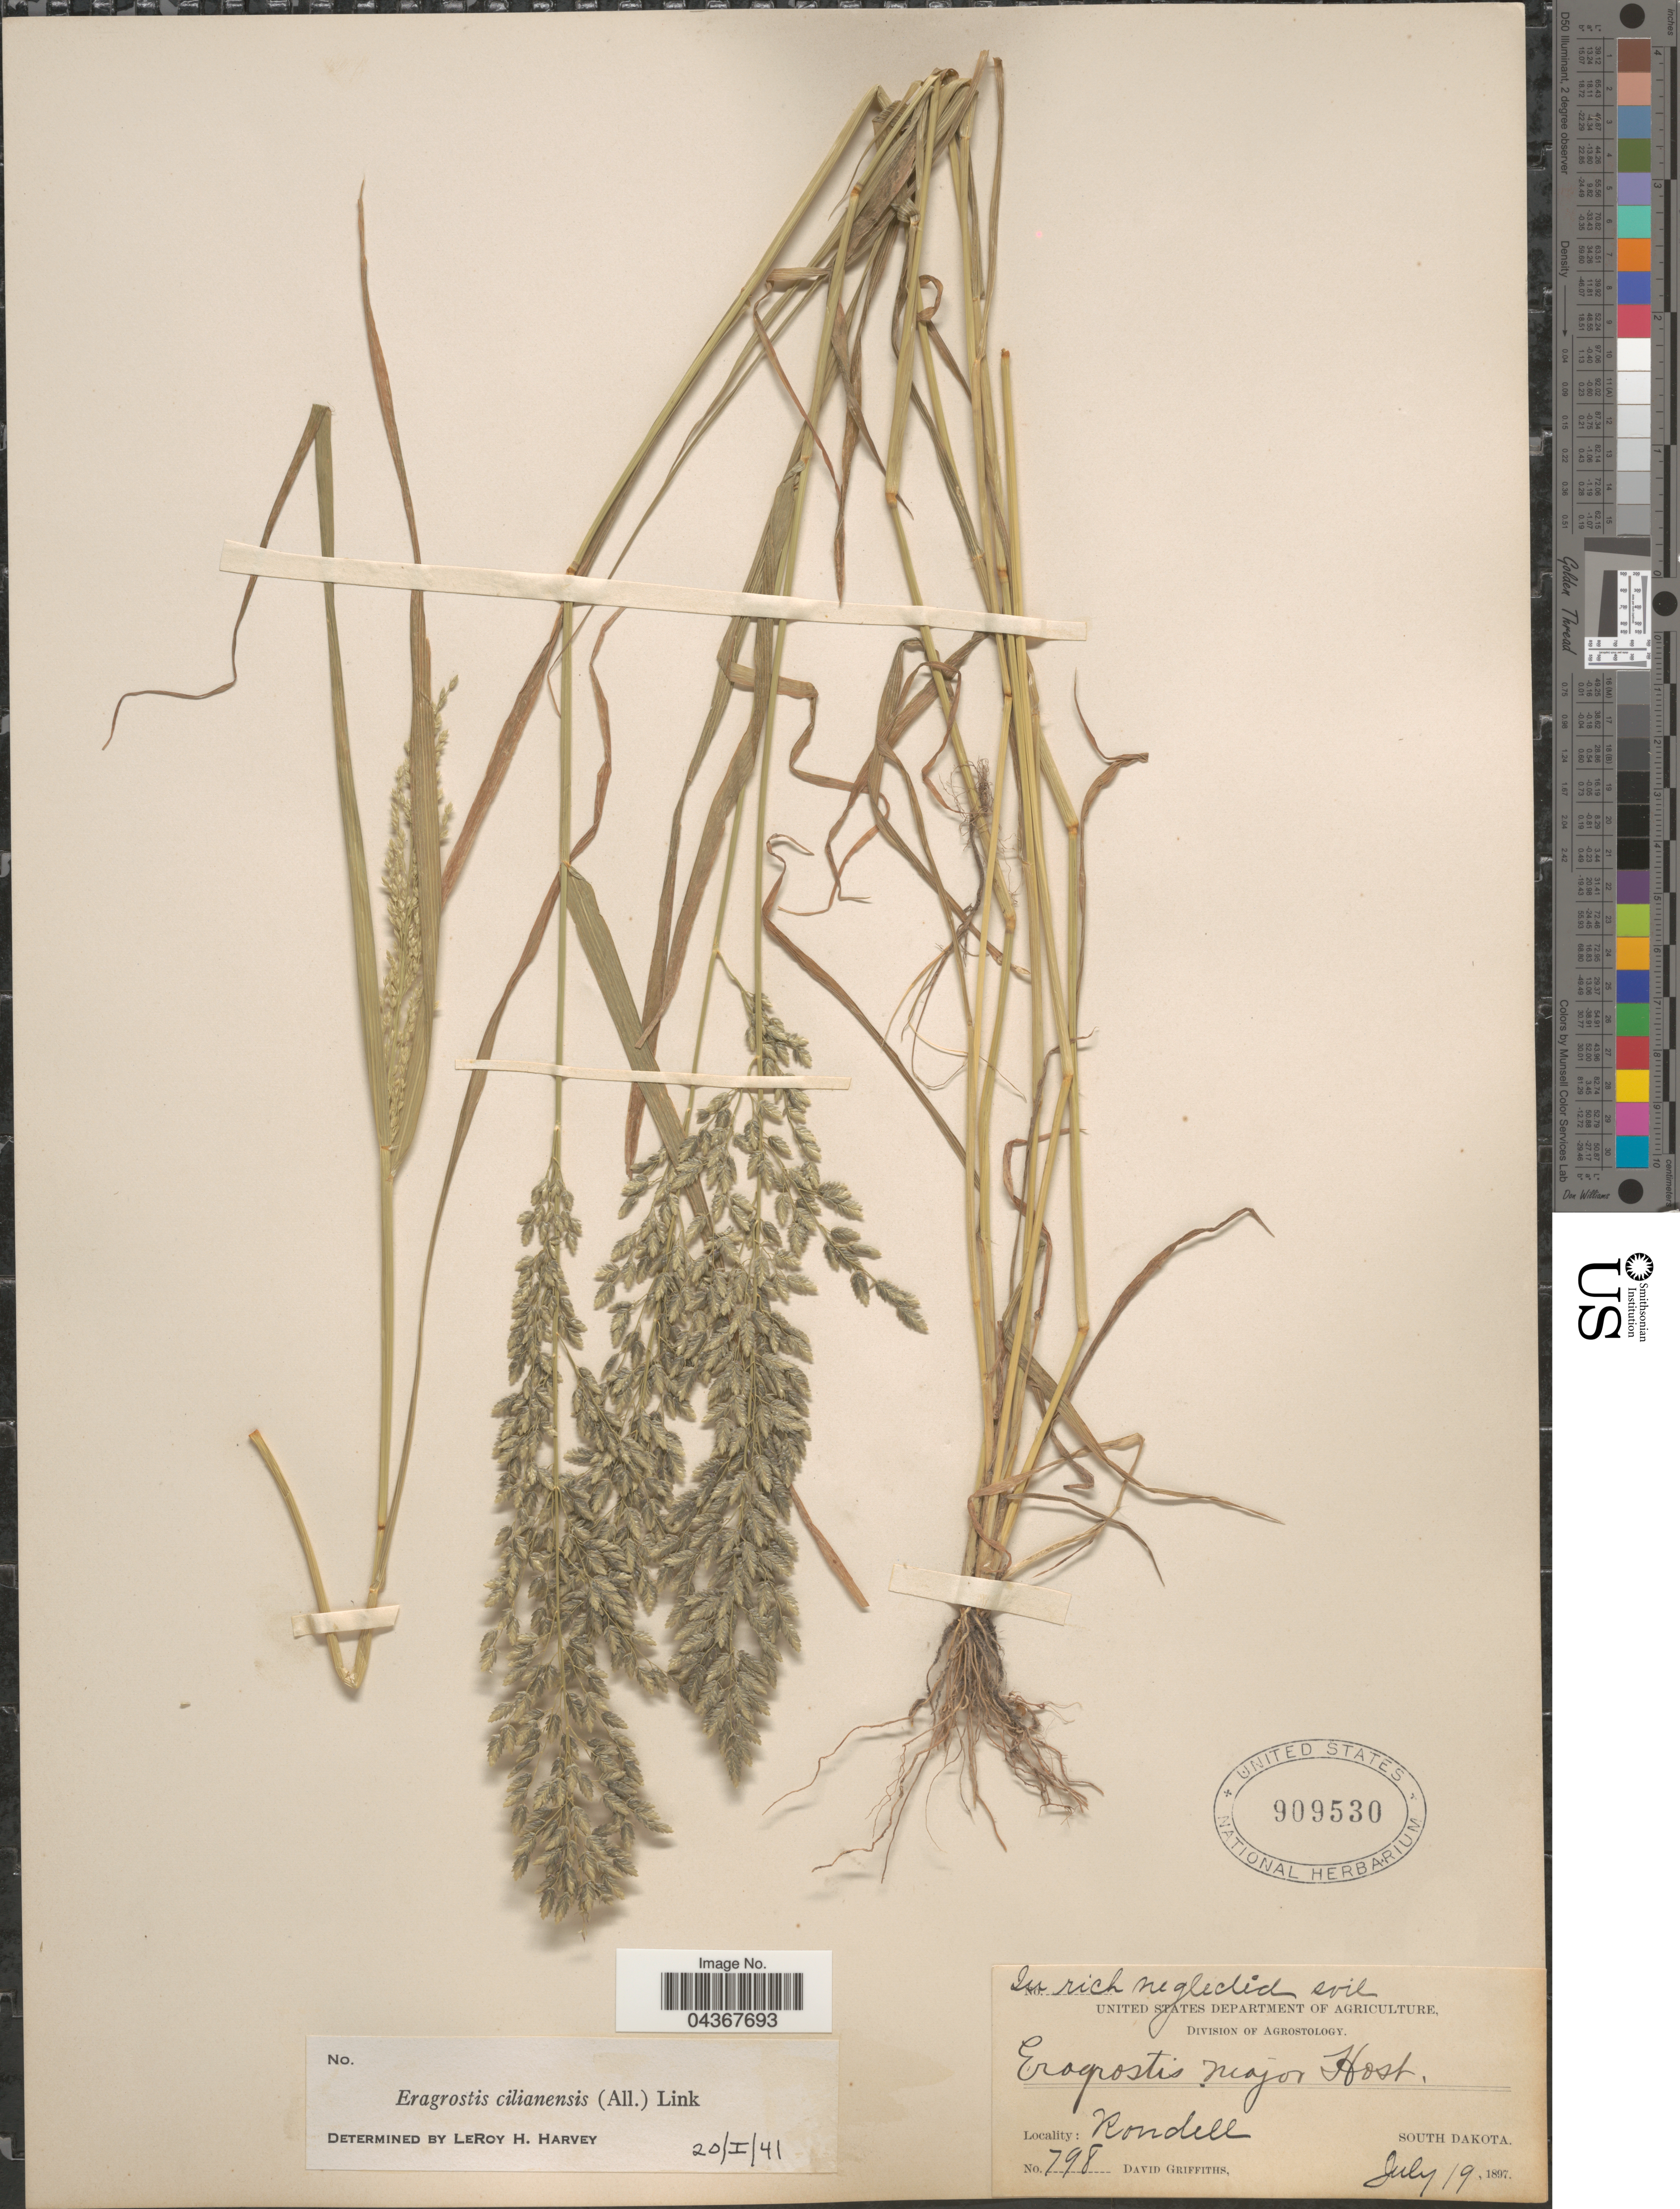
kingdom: Plantae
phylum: Tracheophyta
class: Liliopsida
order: Poales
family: Poaceae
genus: Eragrostis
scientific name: Eragrostis cilianensis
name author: (Bellardi) Vignolo ex Janch.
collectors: D. Griffiths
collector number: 798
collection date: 1897-07-19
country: United States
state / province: South Dakota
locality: Rondell.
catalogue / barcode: US 909530